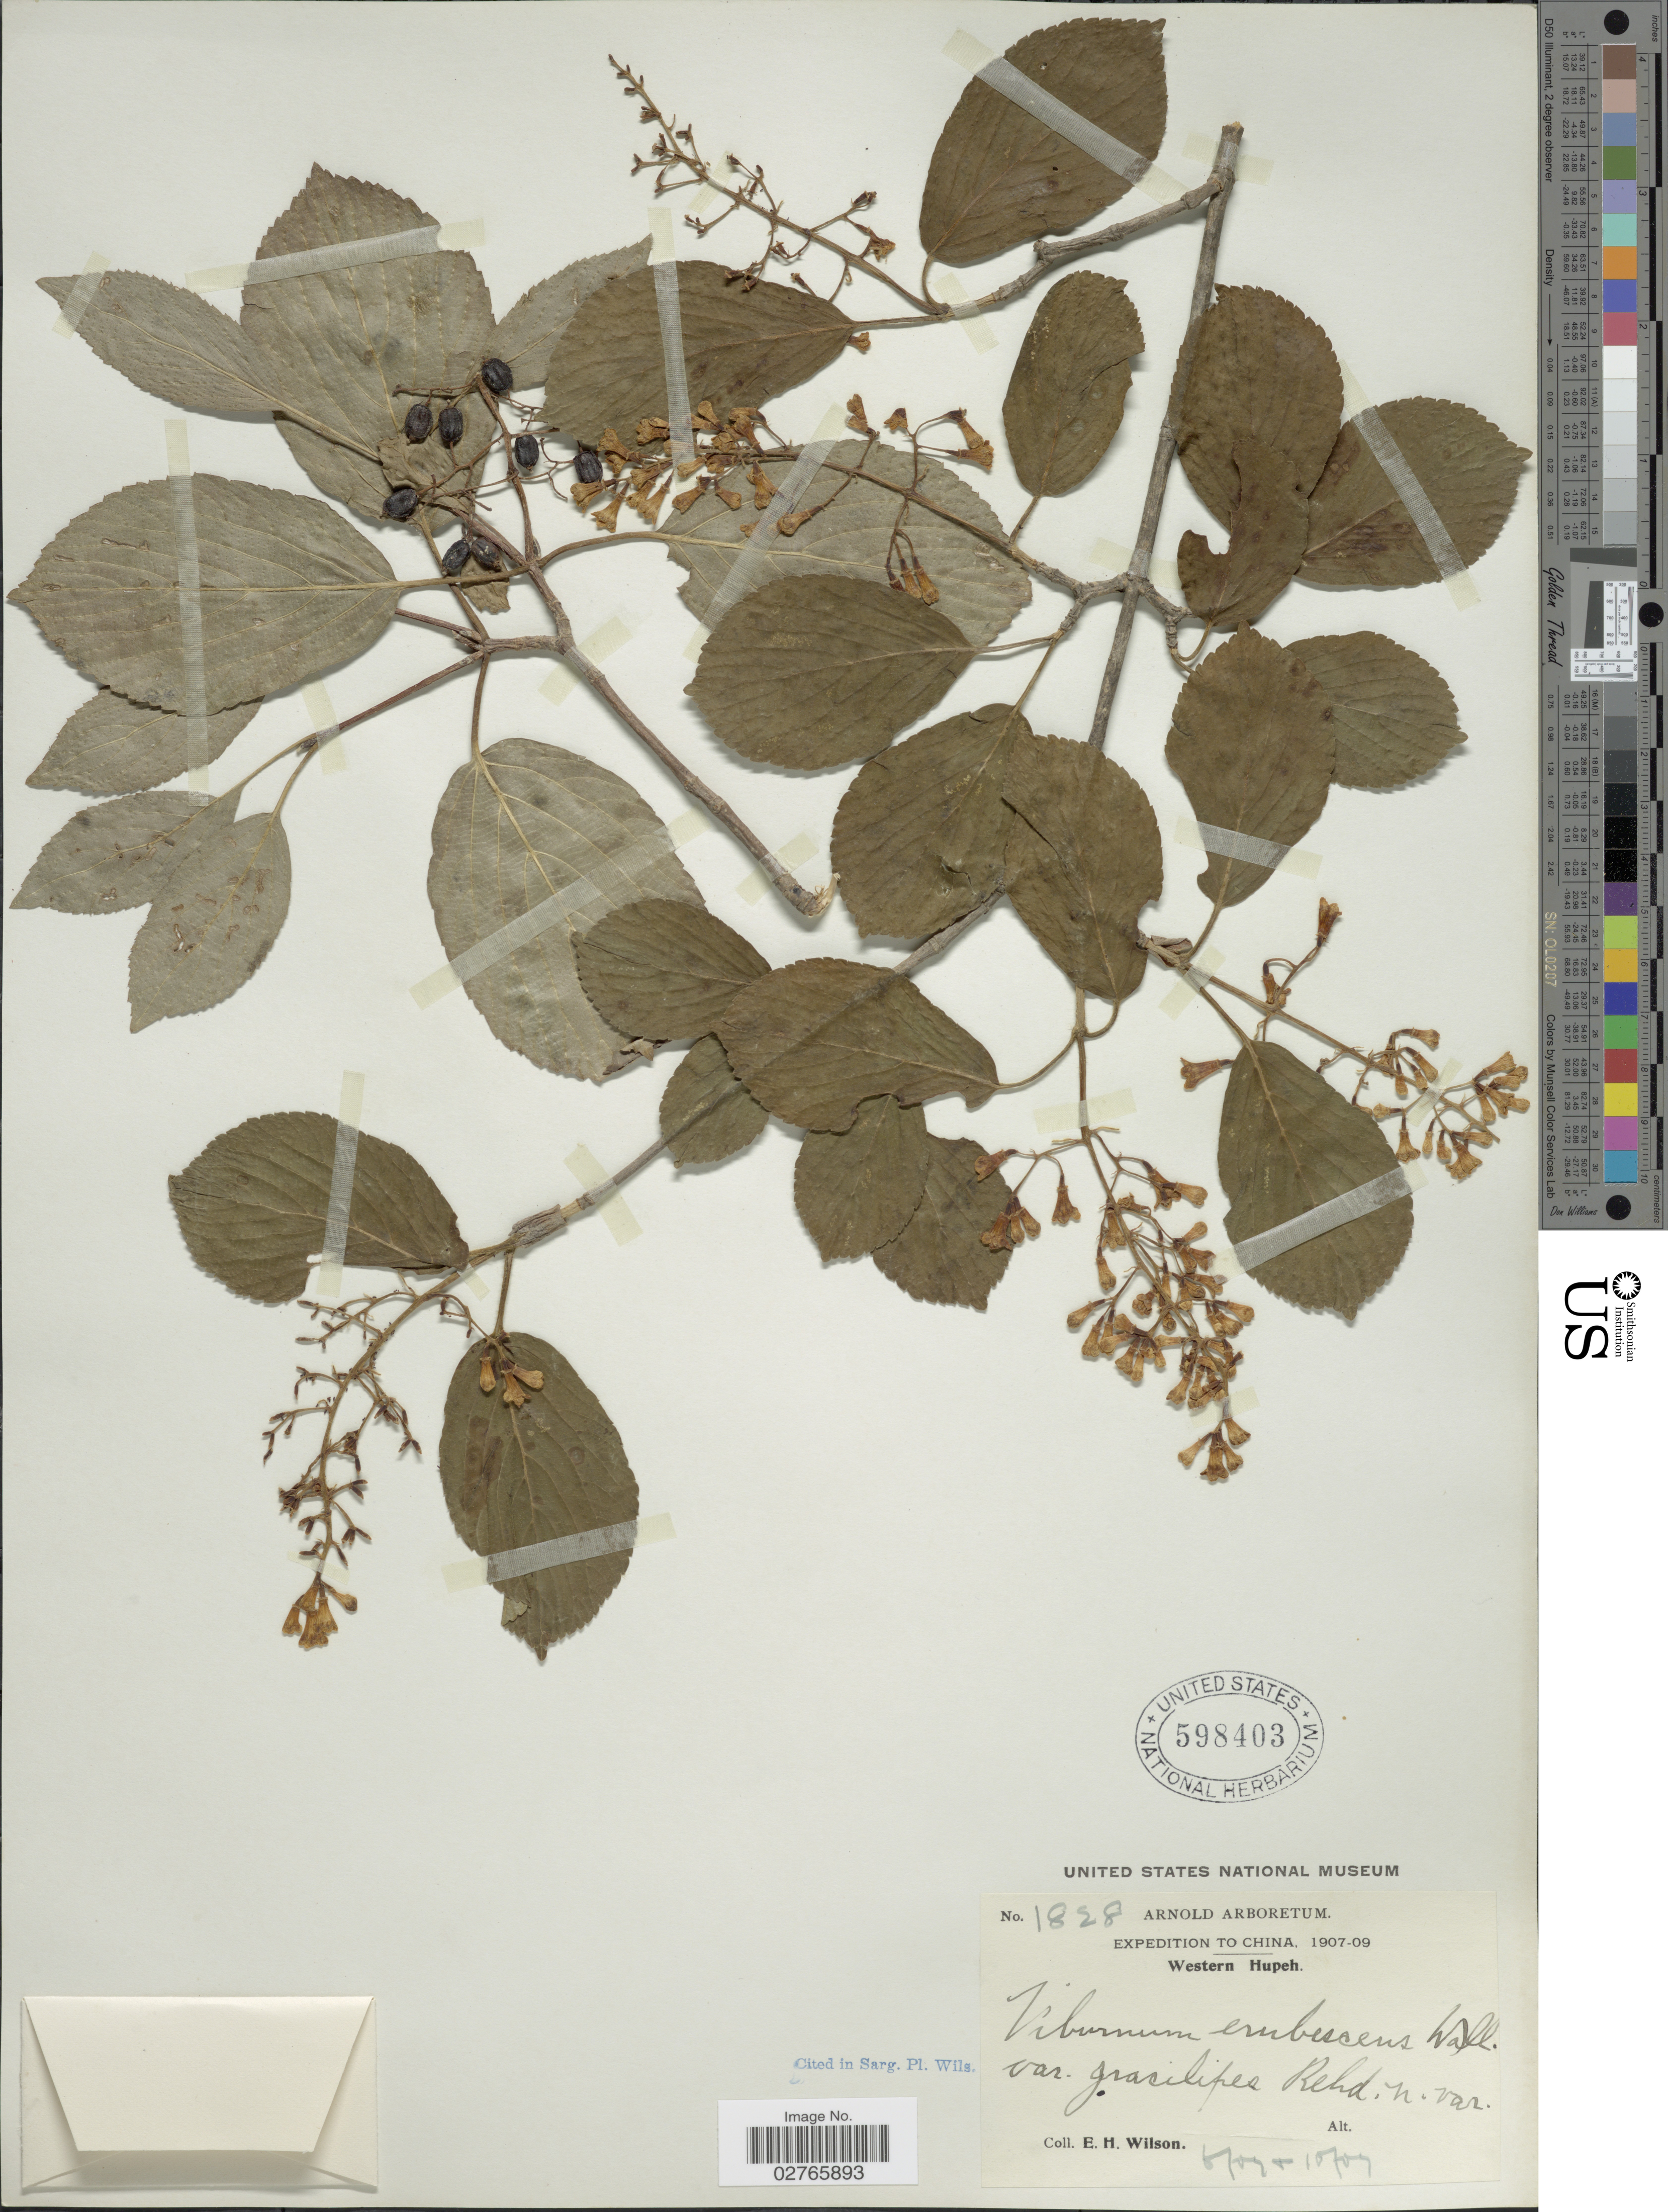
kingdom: Plantae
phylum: Tracheophyta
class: Magnoliopsida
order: Dipsacales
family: Viburnaceae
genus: Viburnum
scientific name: Viburnum erubescens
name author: Wall.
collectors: E. Wilson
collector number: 1828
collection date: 1907-06/1907-10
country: China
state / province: Hubei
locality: Western Hupeh.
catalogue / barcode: US 598403